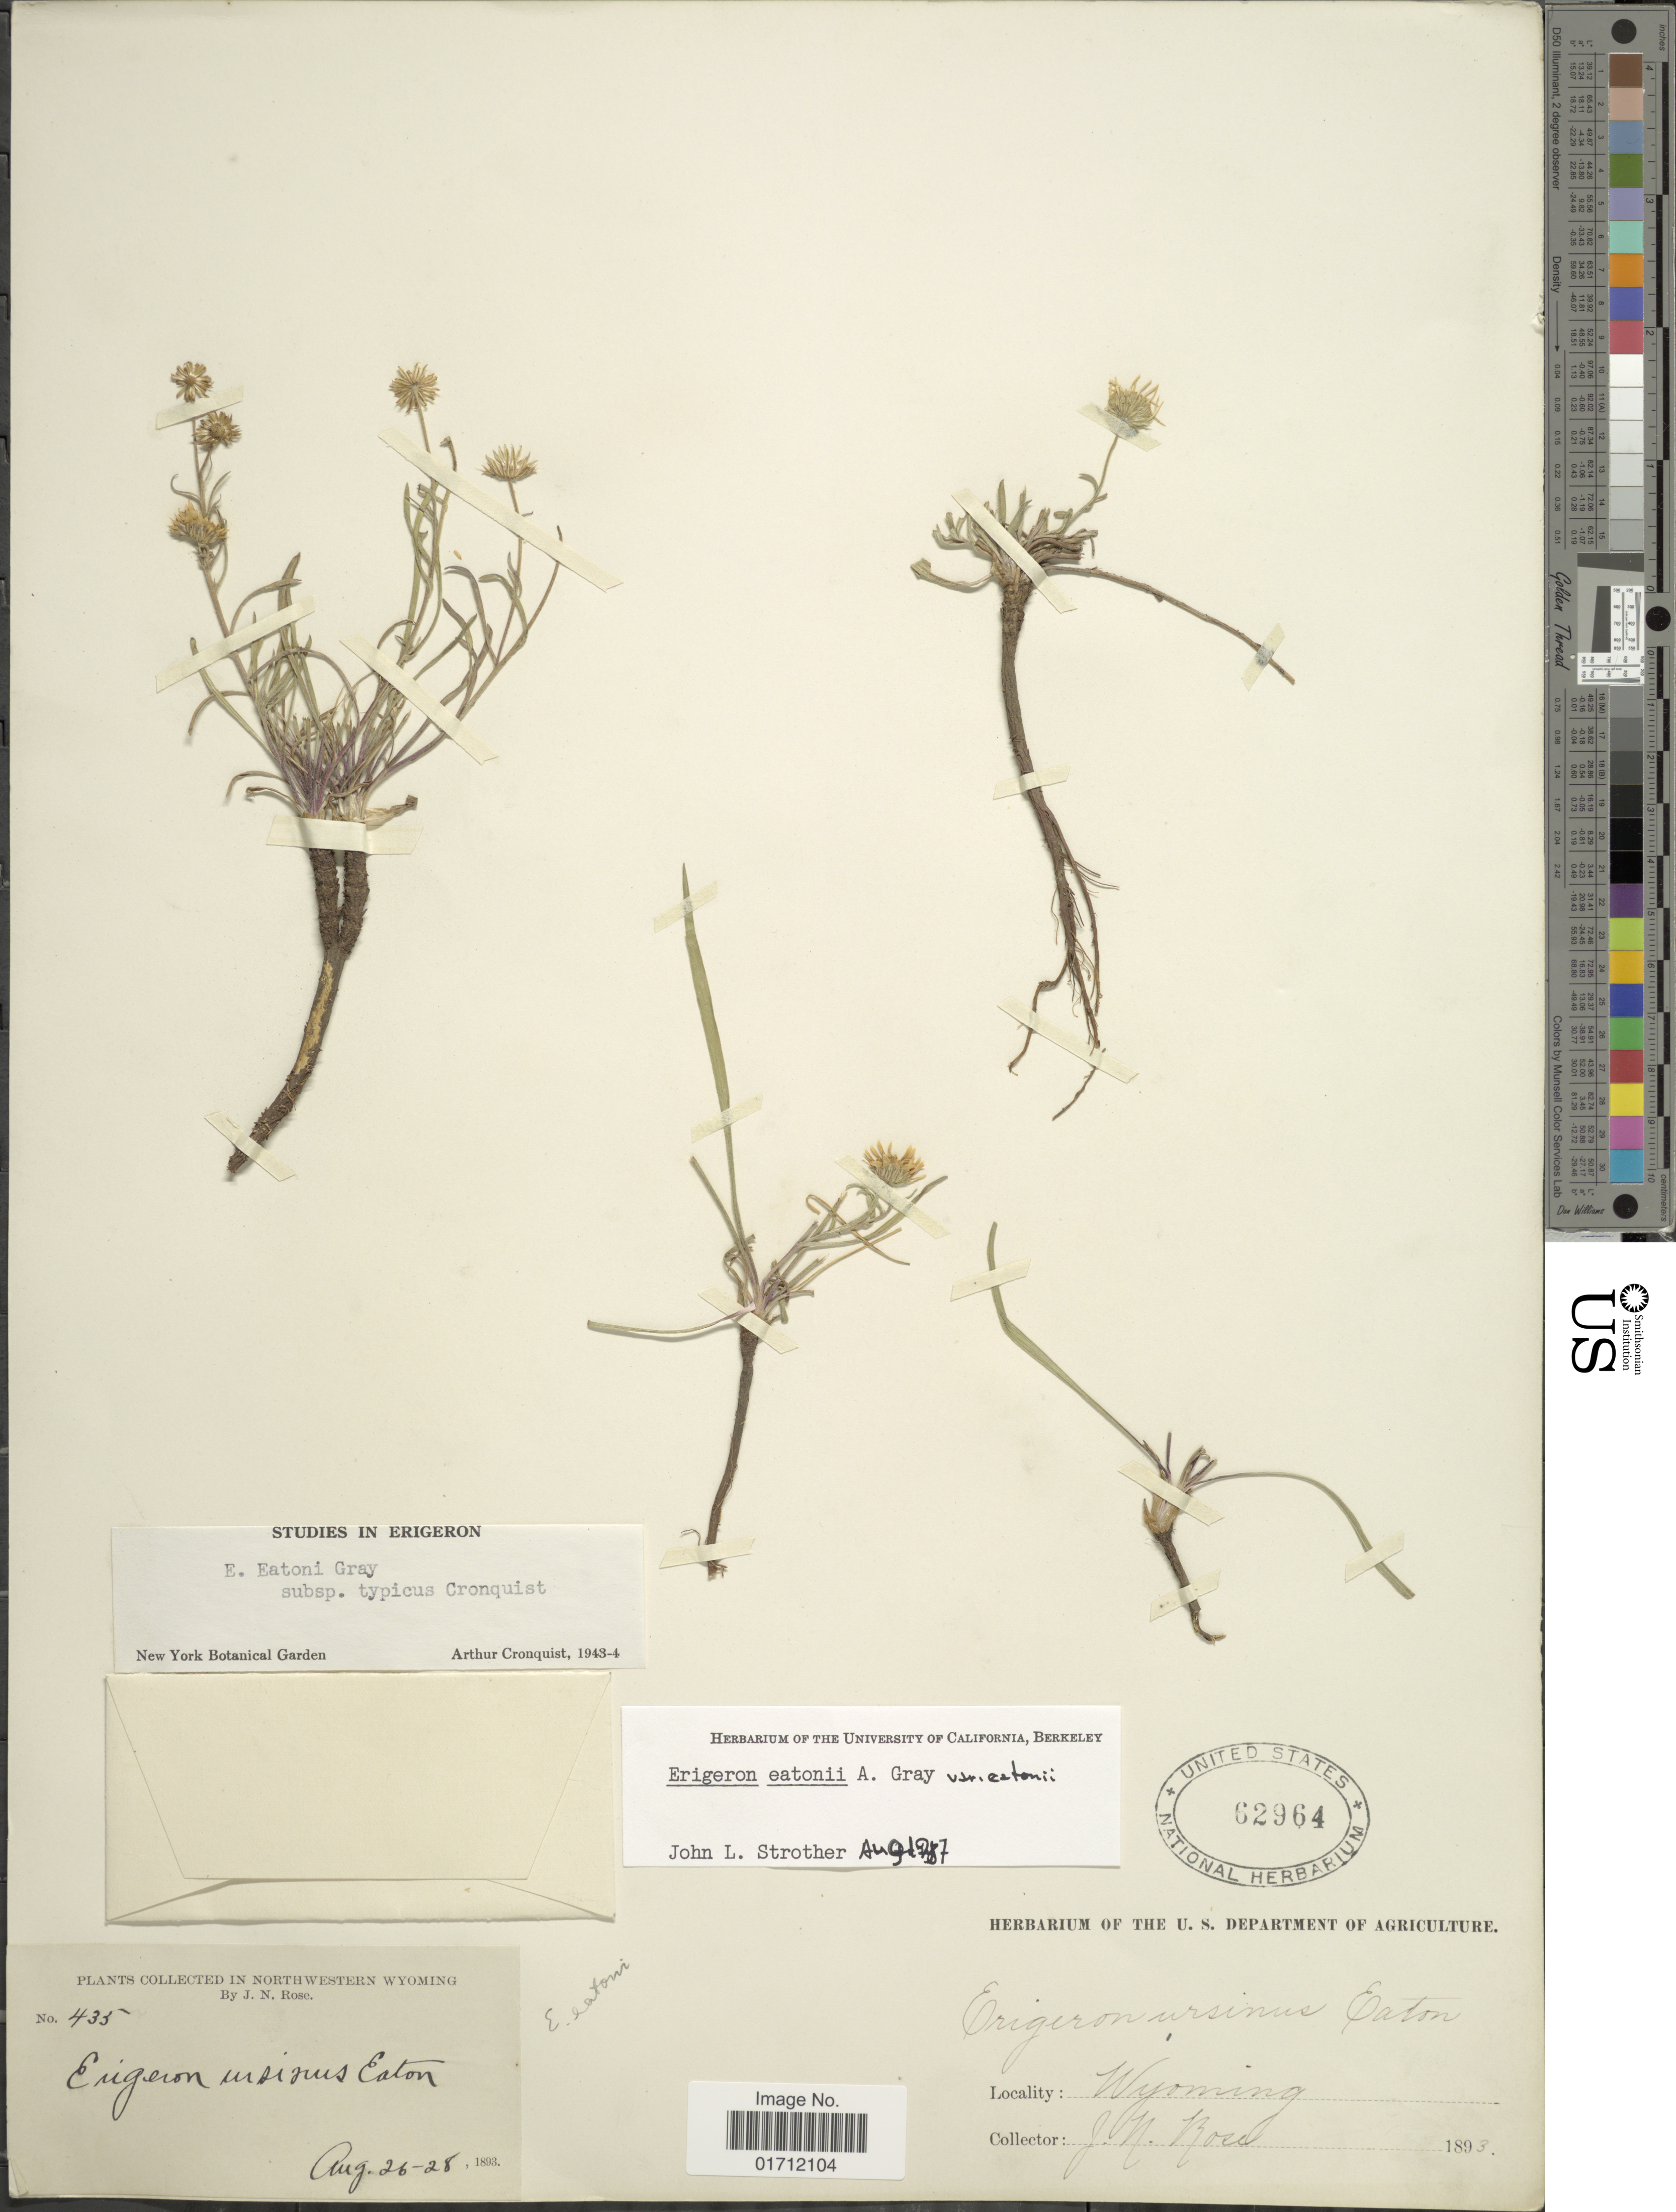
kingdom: Plantae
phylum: Tracheophyta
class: Magnoliopsida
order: Asterales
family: Asteraceae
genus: Erigeron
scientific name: Erigeron eatonii var. eatonii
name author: A. Gray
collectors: J. N. Rose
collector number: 435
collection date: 1893-08-26/1893-08-28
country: United States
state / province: Wyoming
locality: Northwestern Wyoming.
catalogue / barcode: US 62964